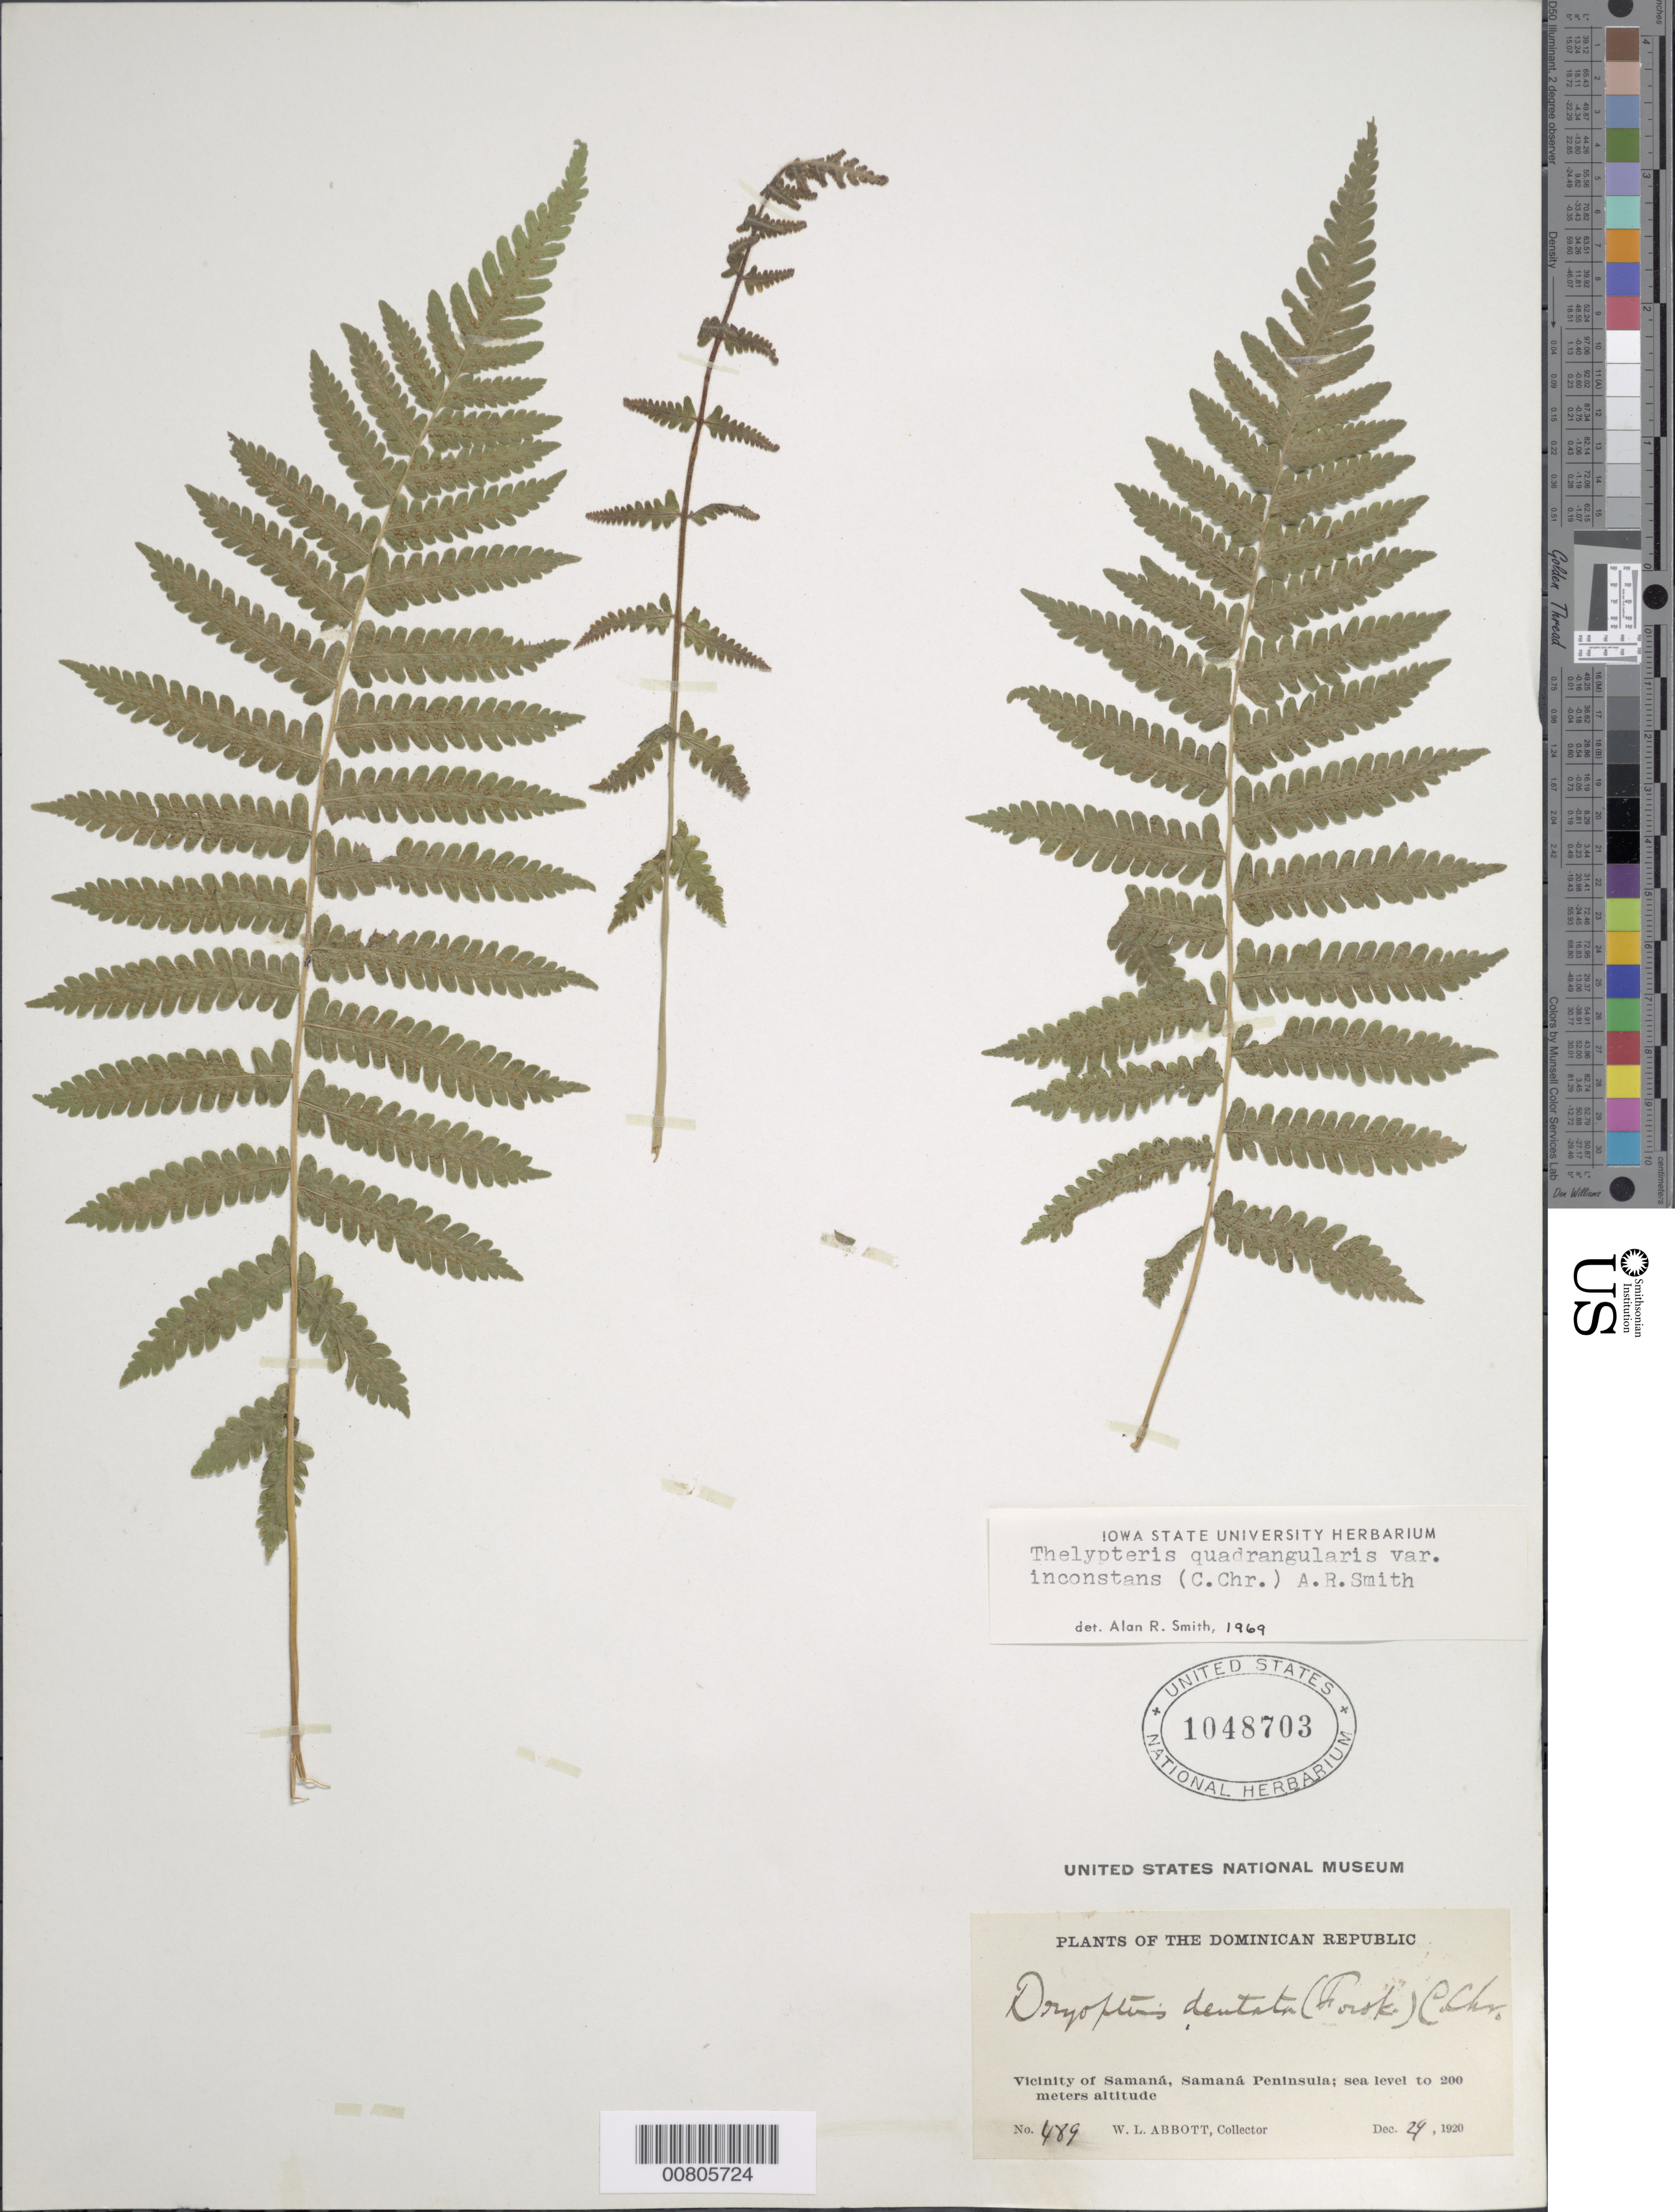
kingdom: Plantae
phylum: Tracheophyta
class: Polypodiopsida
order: Polypodiales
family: Thelypteridaceae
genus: Christella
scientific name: Christella hispidula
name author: (Decne.) Holttum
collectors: W. L. Abbott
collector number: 489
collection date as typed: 29 Dec 1920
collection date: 1920-12-29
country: Dominican Republic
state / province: Samana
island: Hispaniola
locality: Samaná Peninsula, vicinity Samaná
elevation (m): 0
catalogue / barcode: US 1048703